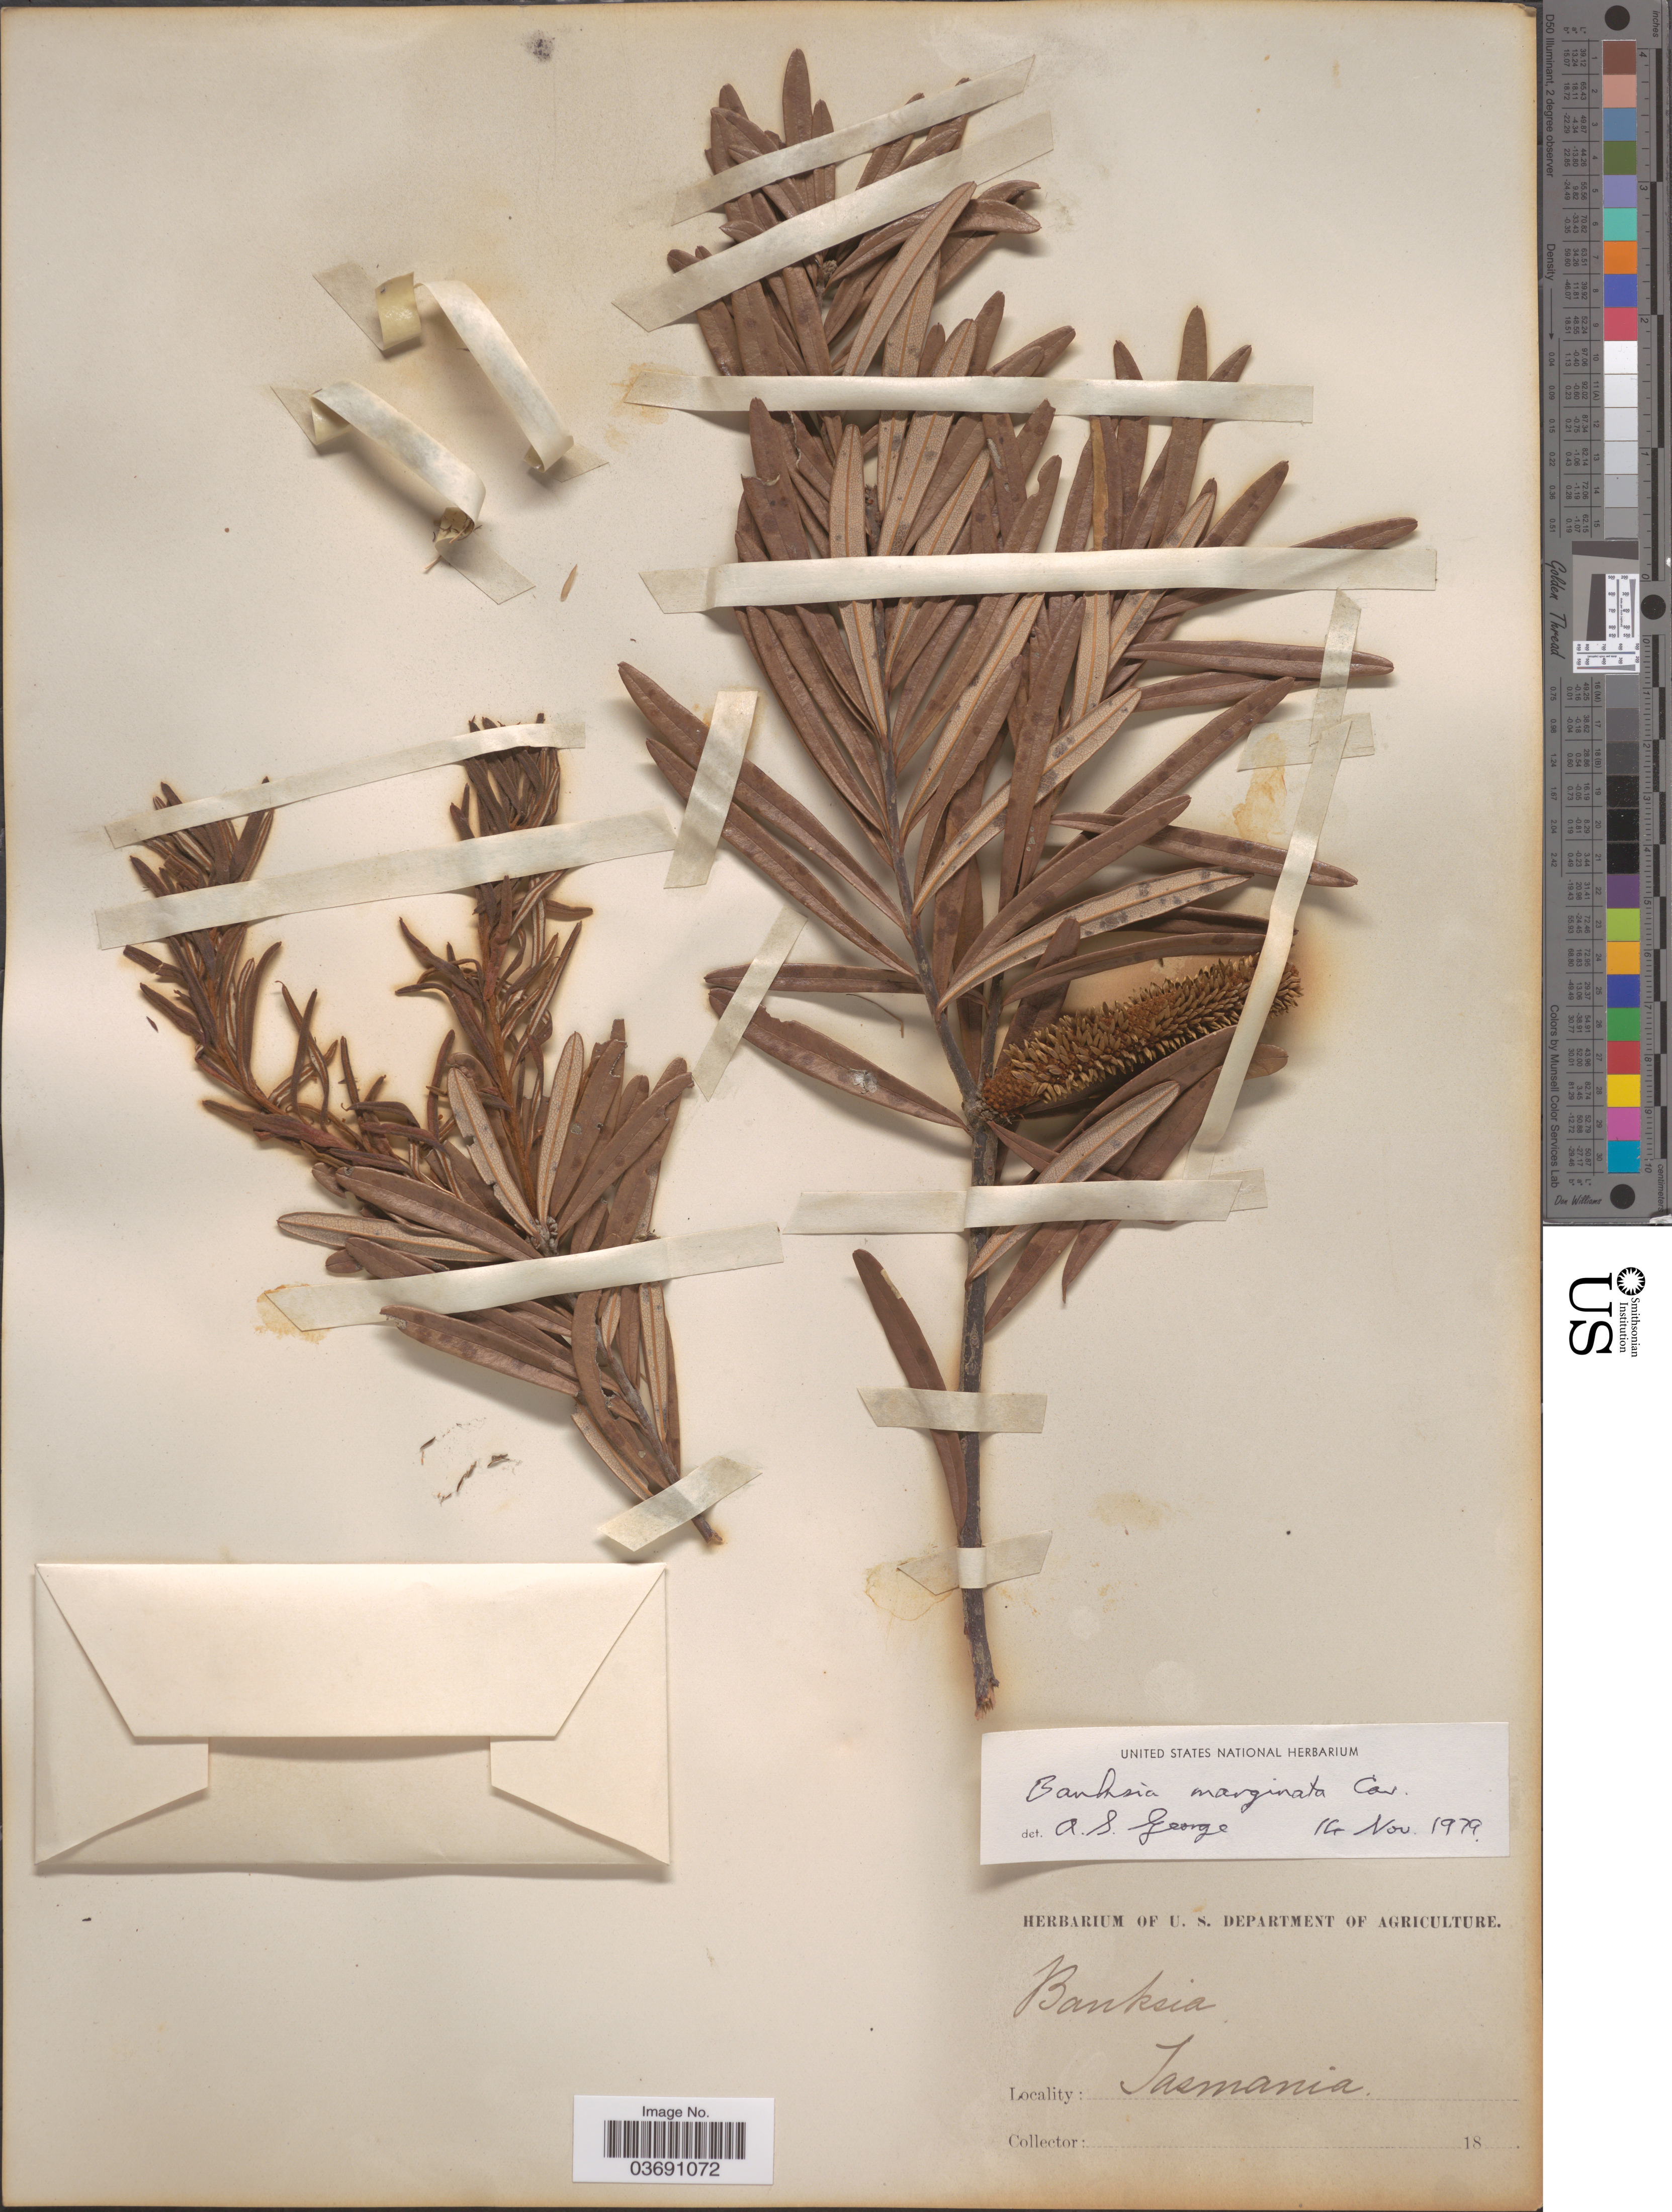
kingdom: Plantae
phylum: Tracheophyta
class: Magnoliopsida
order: Proteales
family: Proteaceae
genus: Banksia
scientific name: Banksia marginata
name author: Cav.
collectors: ex herb. U. S. Department of Agriculture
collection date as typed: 18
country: Australia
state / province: Tasmania